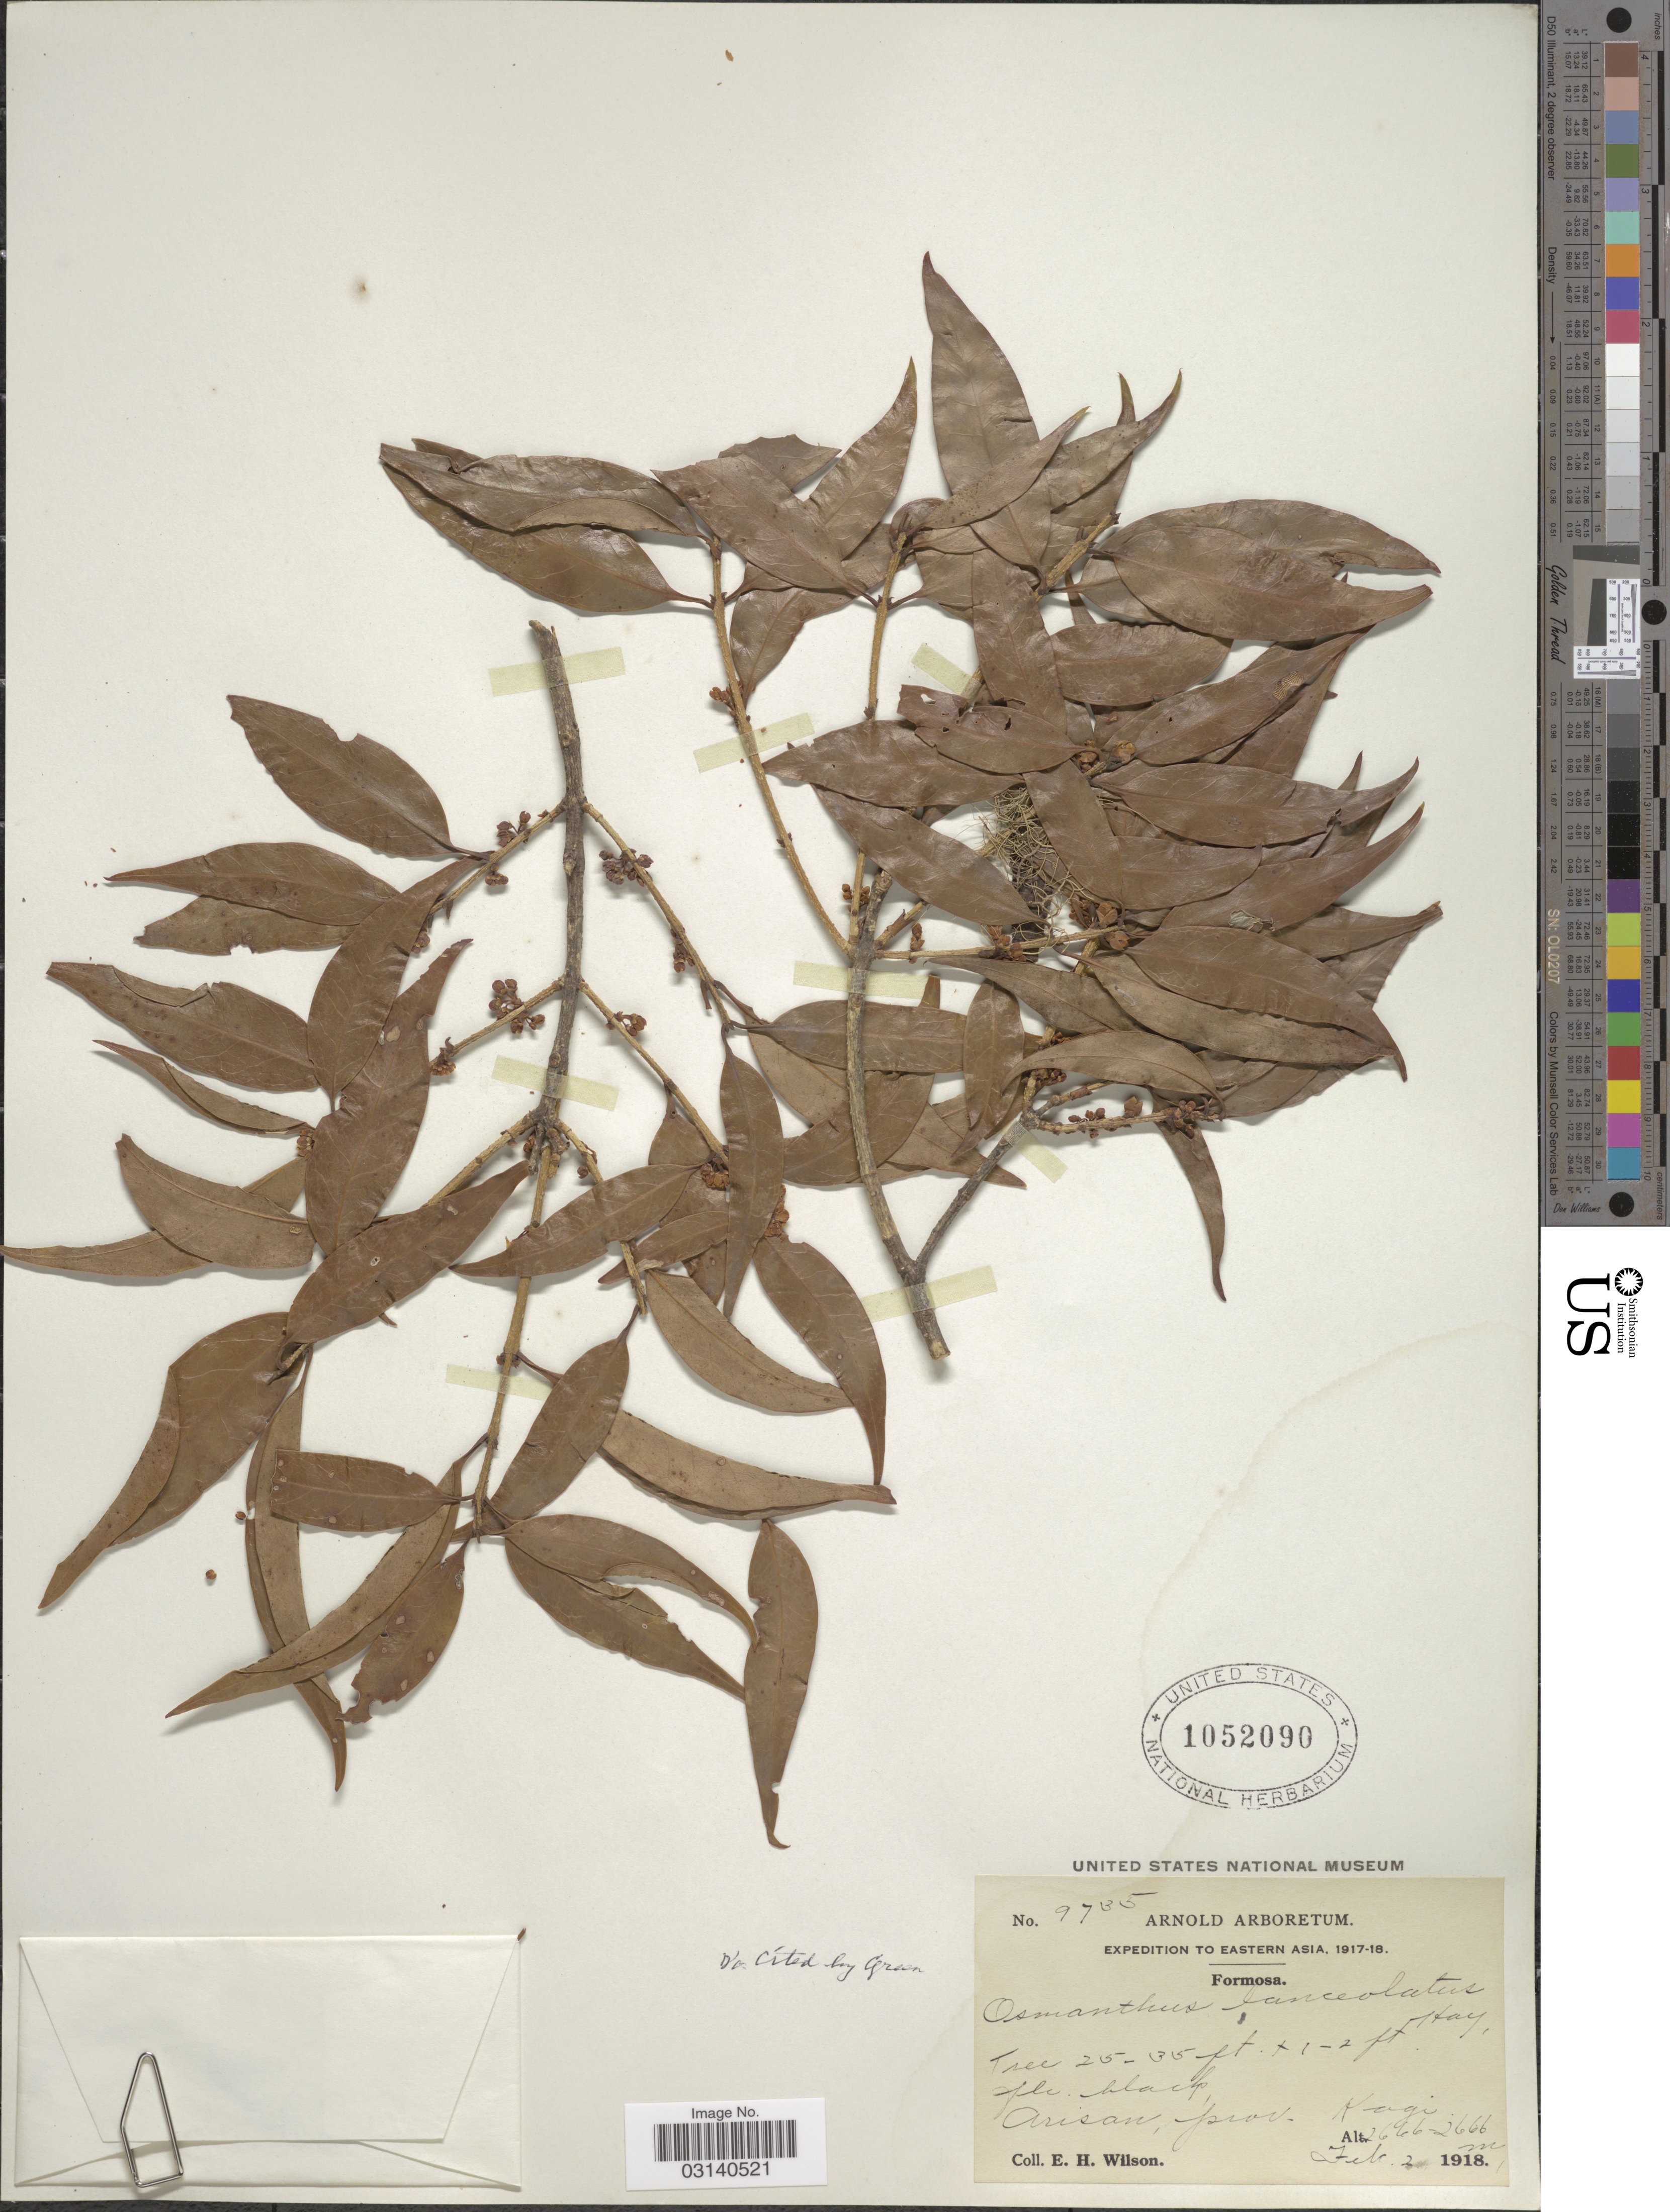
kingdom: Plantae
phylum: Tracheophyta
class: Magnoliopsida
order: Lamiales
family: Oleaceae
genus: Osmanthus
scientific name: Osmanthus lanceolatus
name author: Hayata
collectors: E. Wilson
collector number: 9735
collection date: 1918-02-02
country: Taiwan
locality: Eastern Asia, Formosa, Arisan, prov. Kagi.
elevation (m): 1666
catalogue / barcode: US 1052090